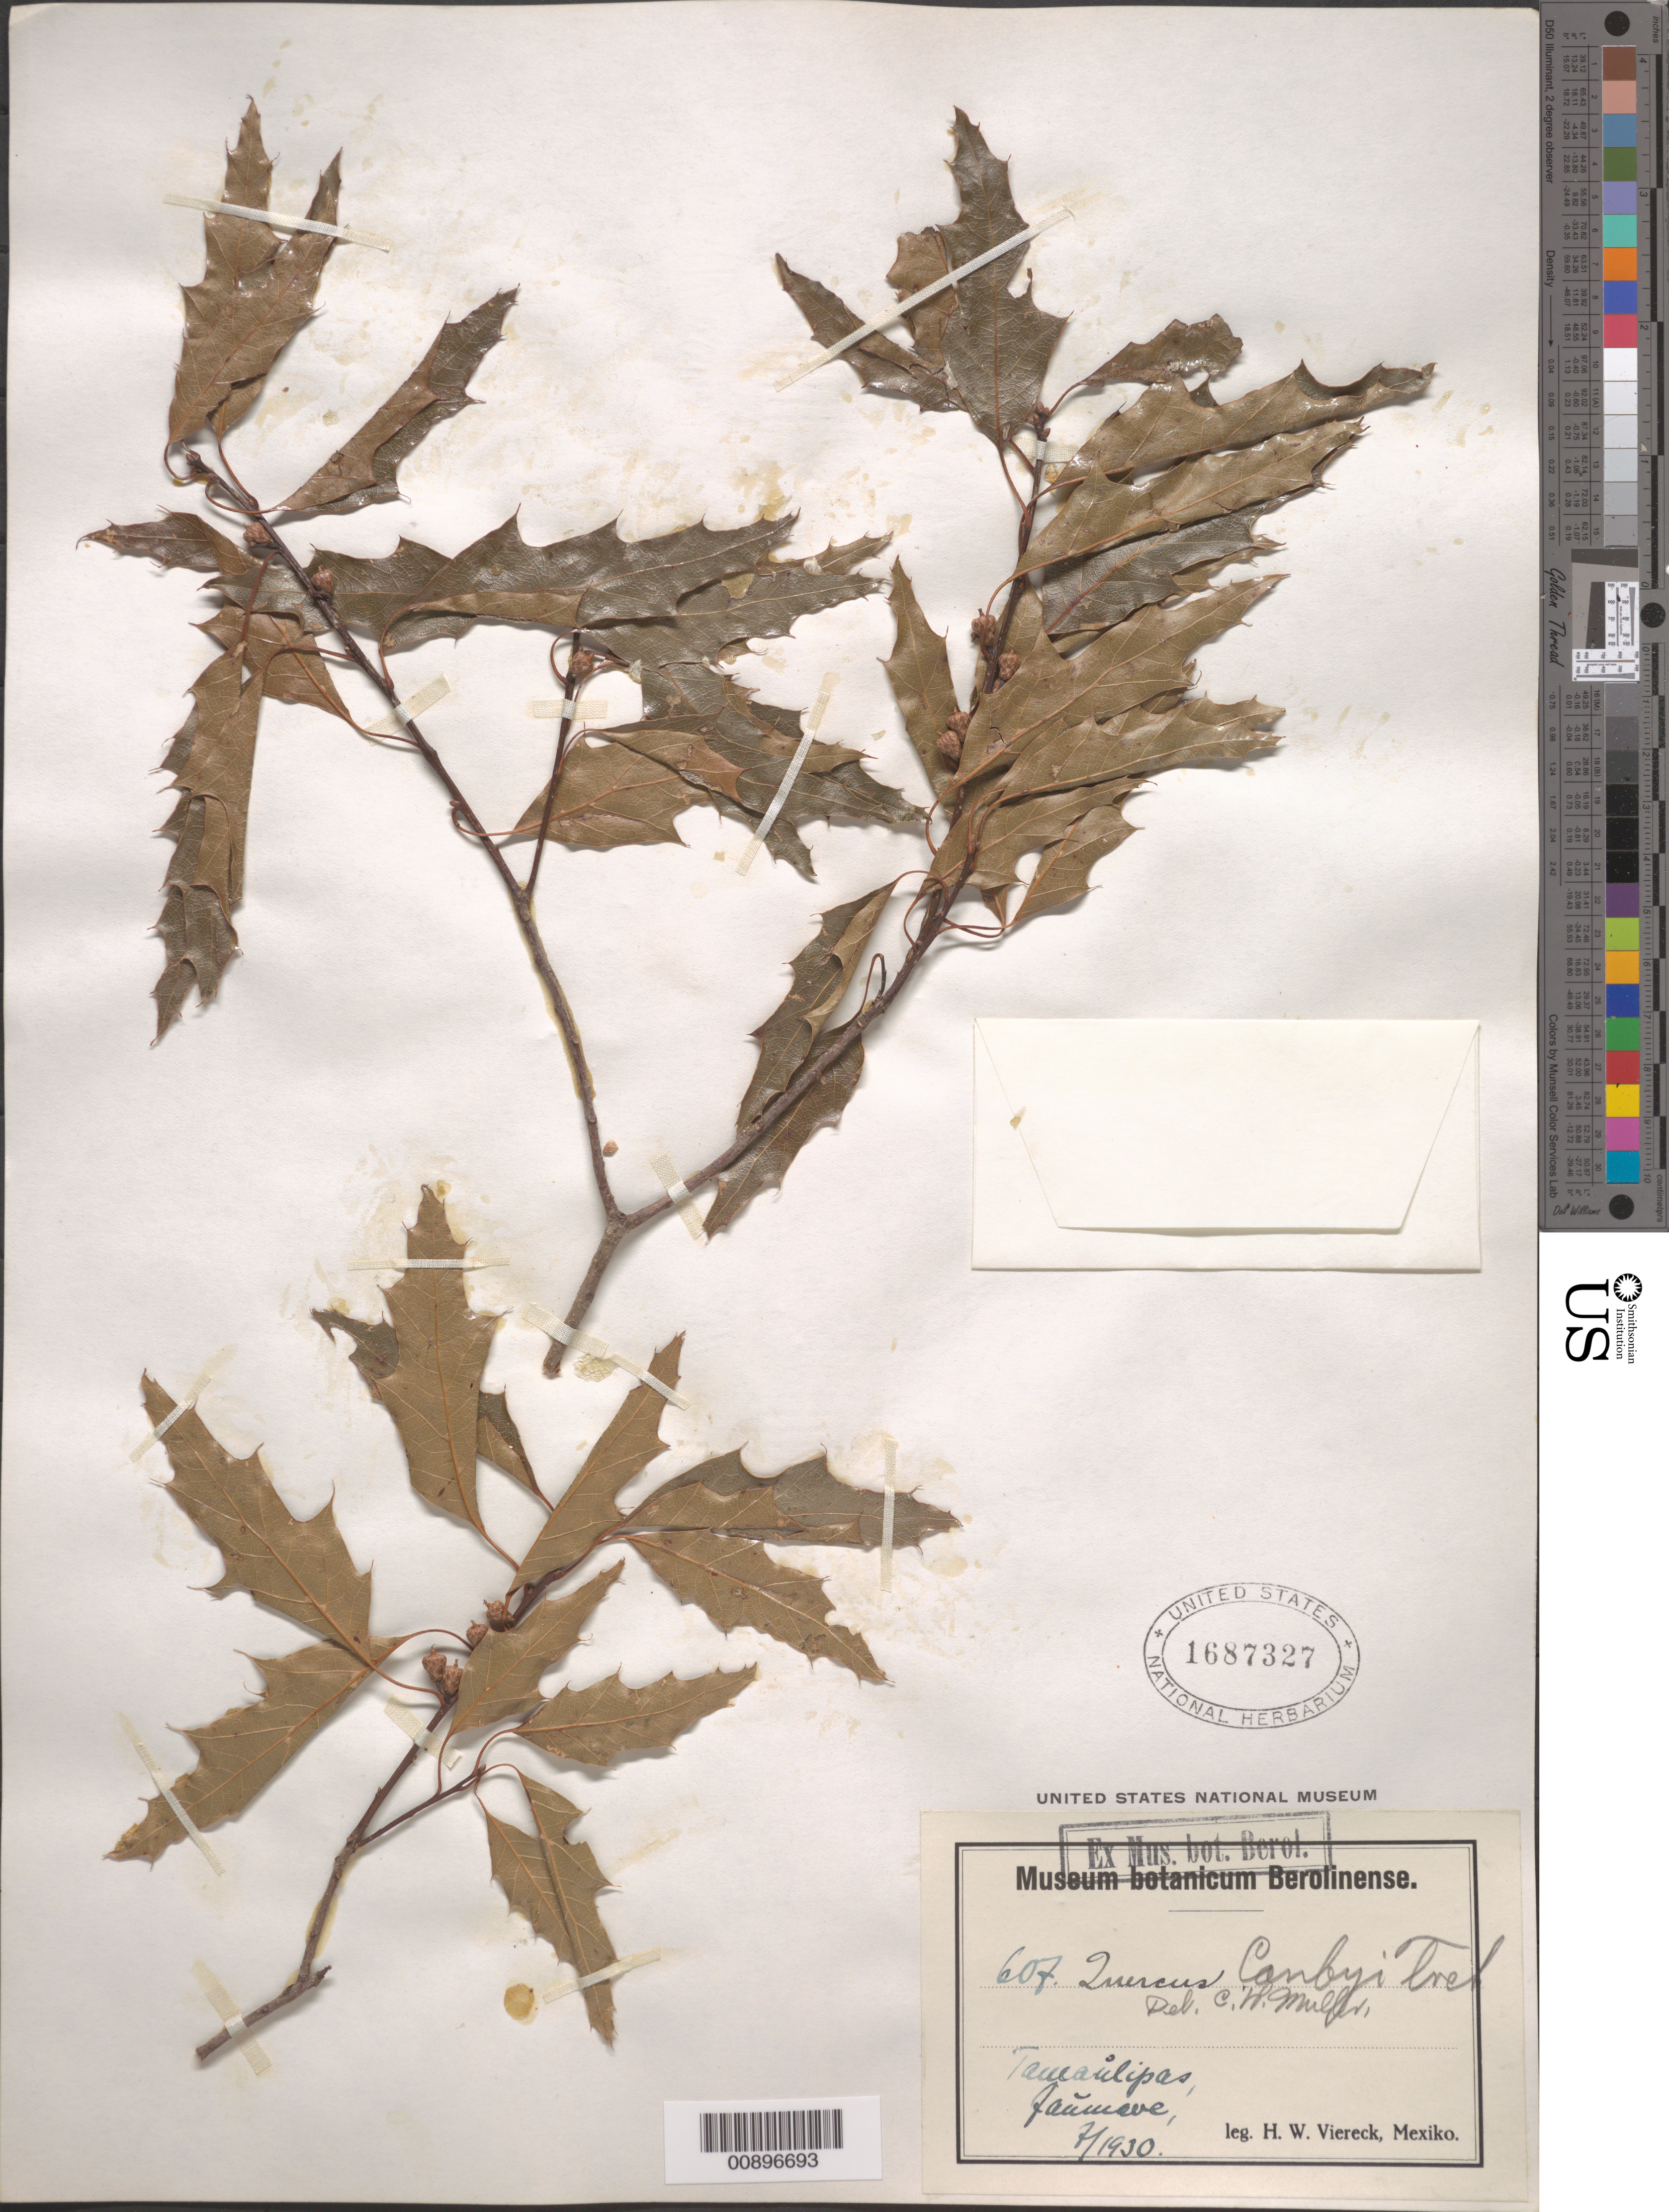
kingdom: Plantae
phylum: Tracheophyta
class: Magnoliopsida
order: Fagales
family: Fagaceae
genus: Quercus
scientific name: Quercus canbyi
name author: Trel.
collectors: H. W. Viereck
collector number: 607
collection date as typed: Jul 1930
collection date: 1930-07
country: Mexico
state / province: Tamaulipas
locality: Jaumave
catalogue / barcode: US 1687327